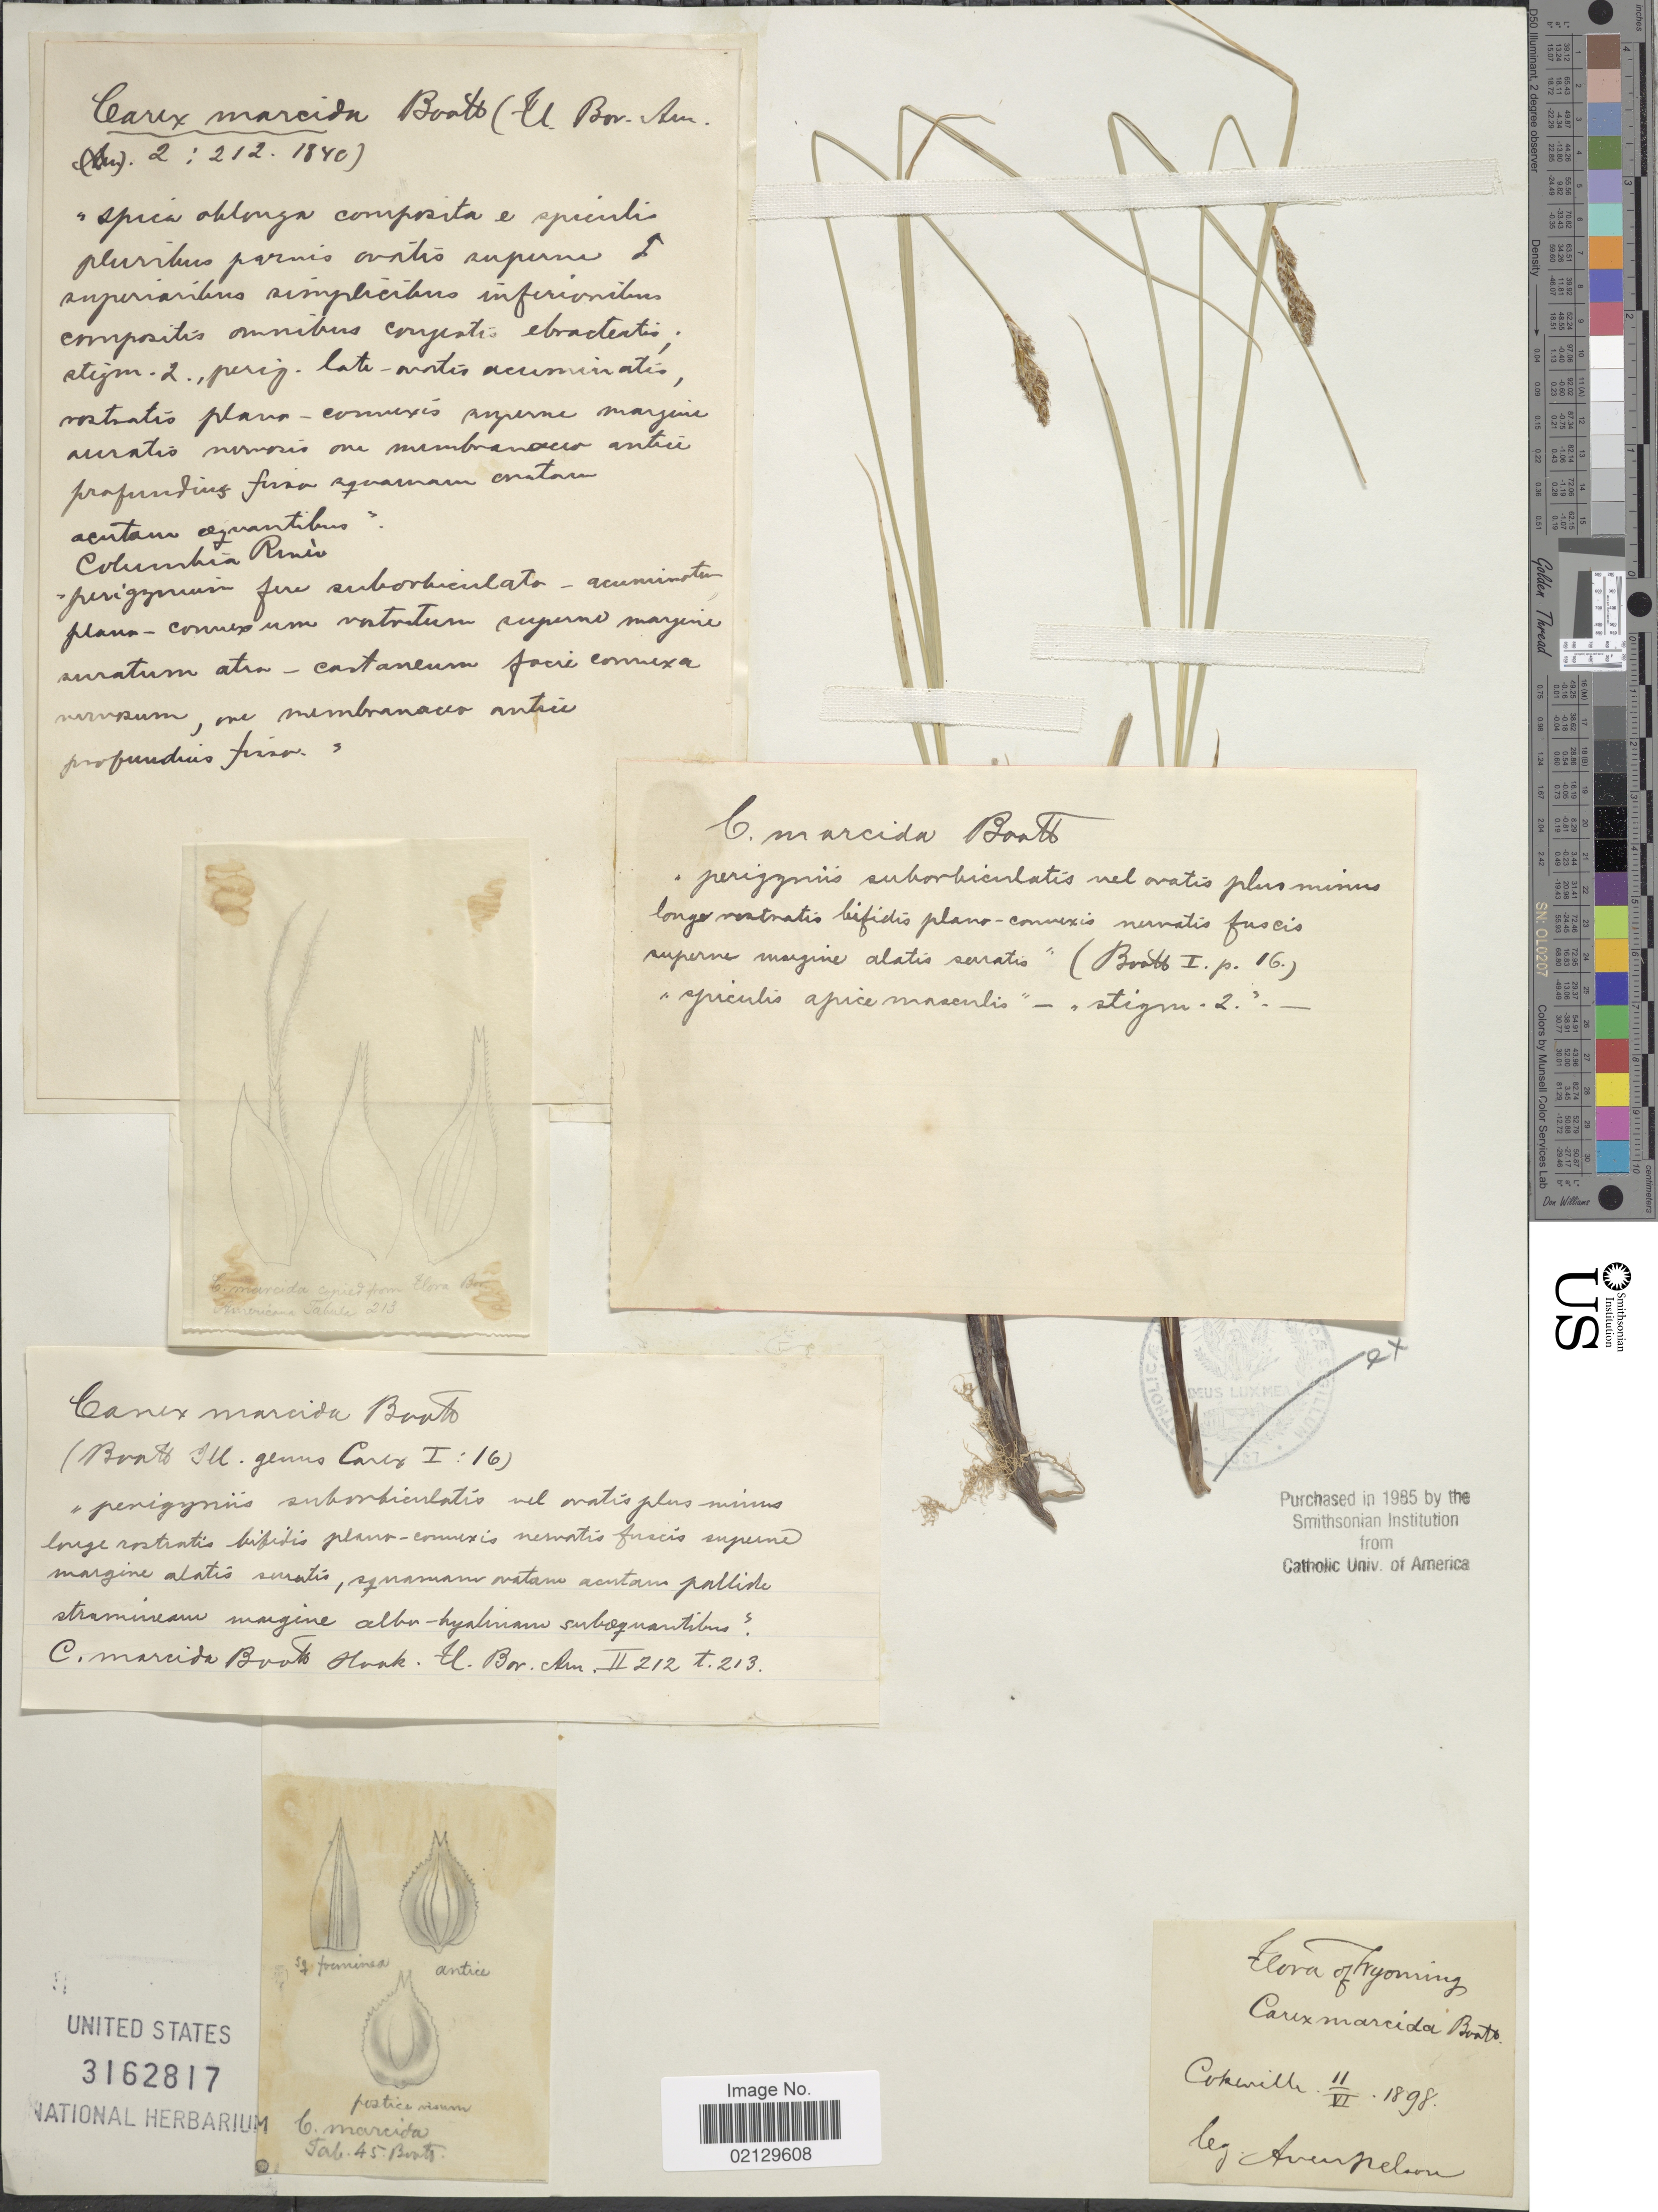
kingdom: Plantae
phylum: Tracheophyta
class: Liliopsida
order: Poales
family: Cyperaceae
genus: Carex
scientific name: Carex praegracilis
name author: W. Boott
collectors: A. Nelson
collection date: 1898-06-11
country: United States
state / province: Wyoming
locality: Wyoming, Cokeville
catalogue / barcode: US 3162817